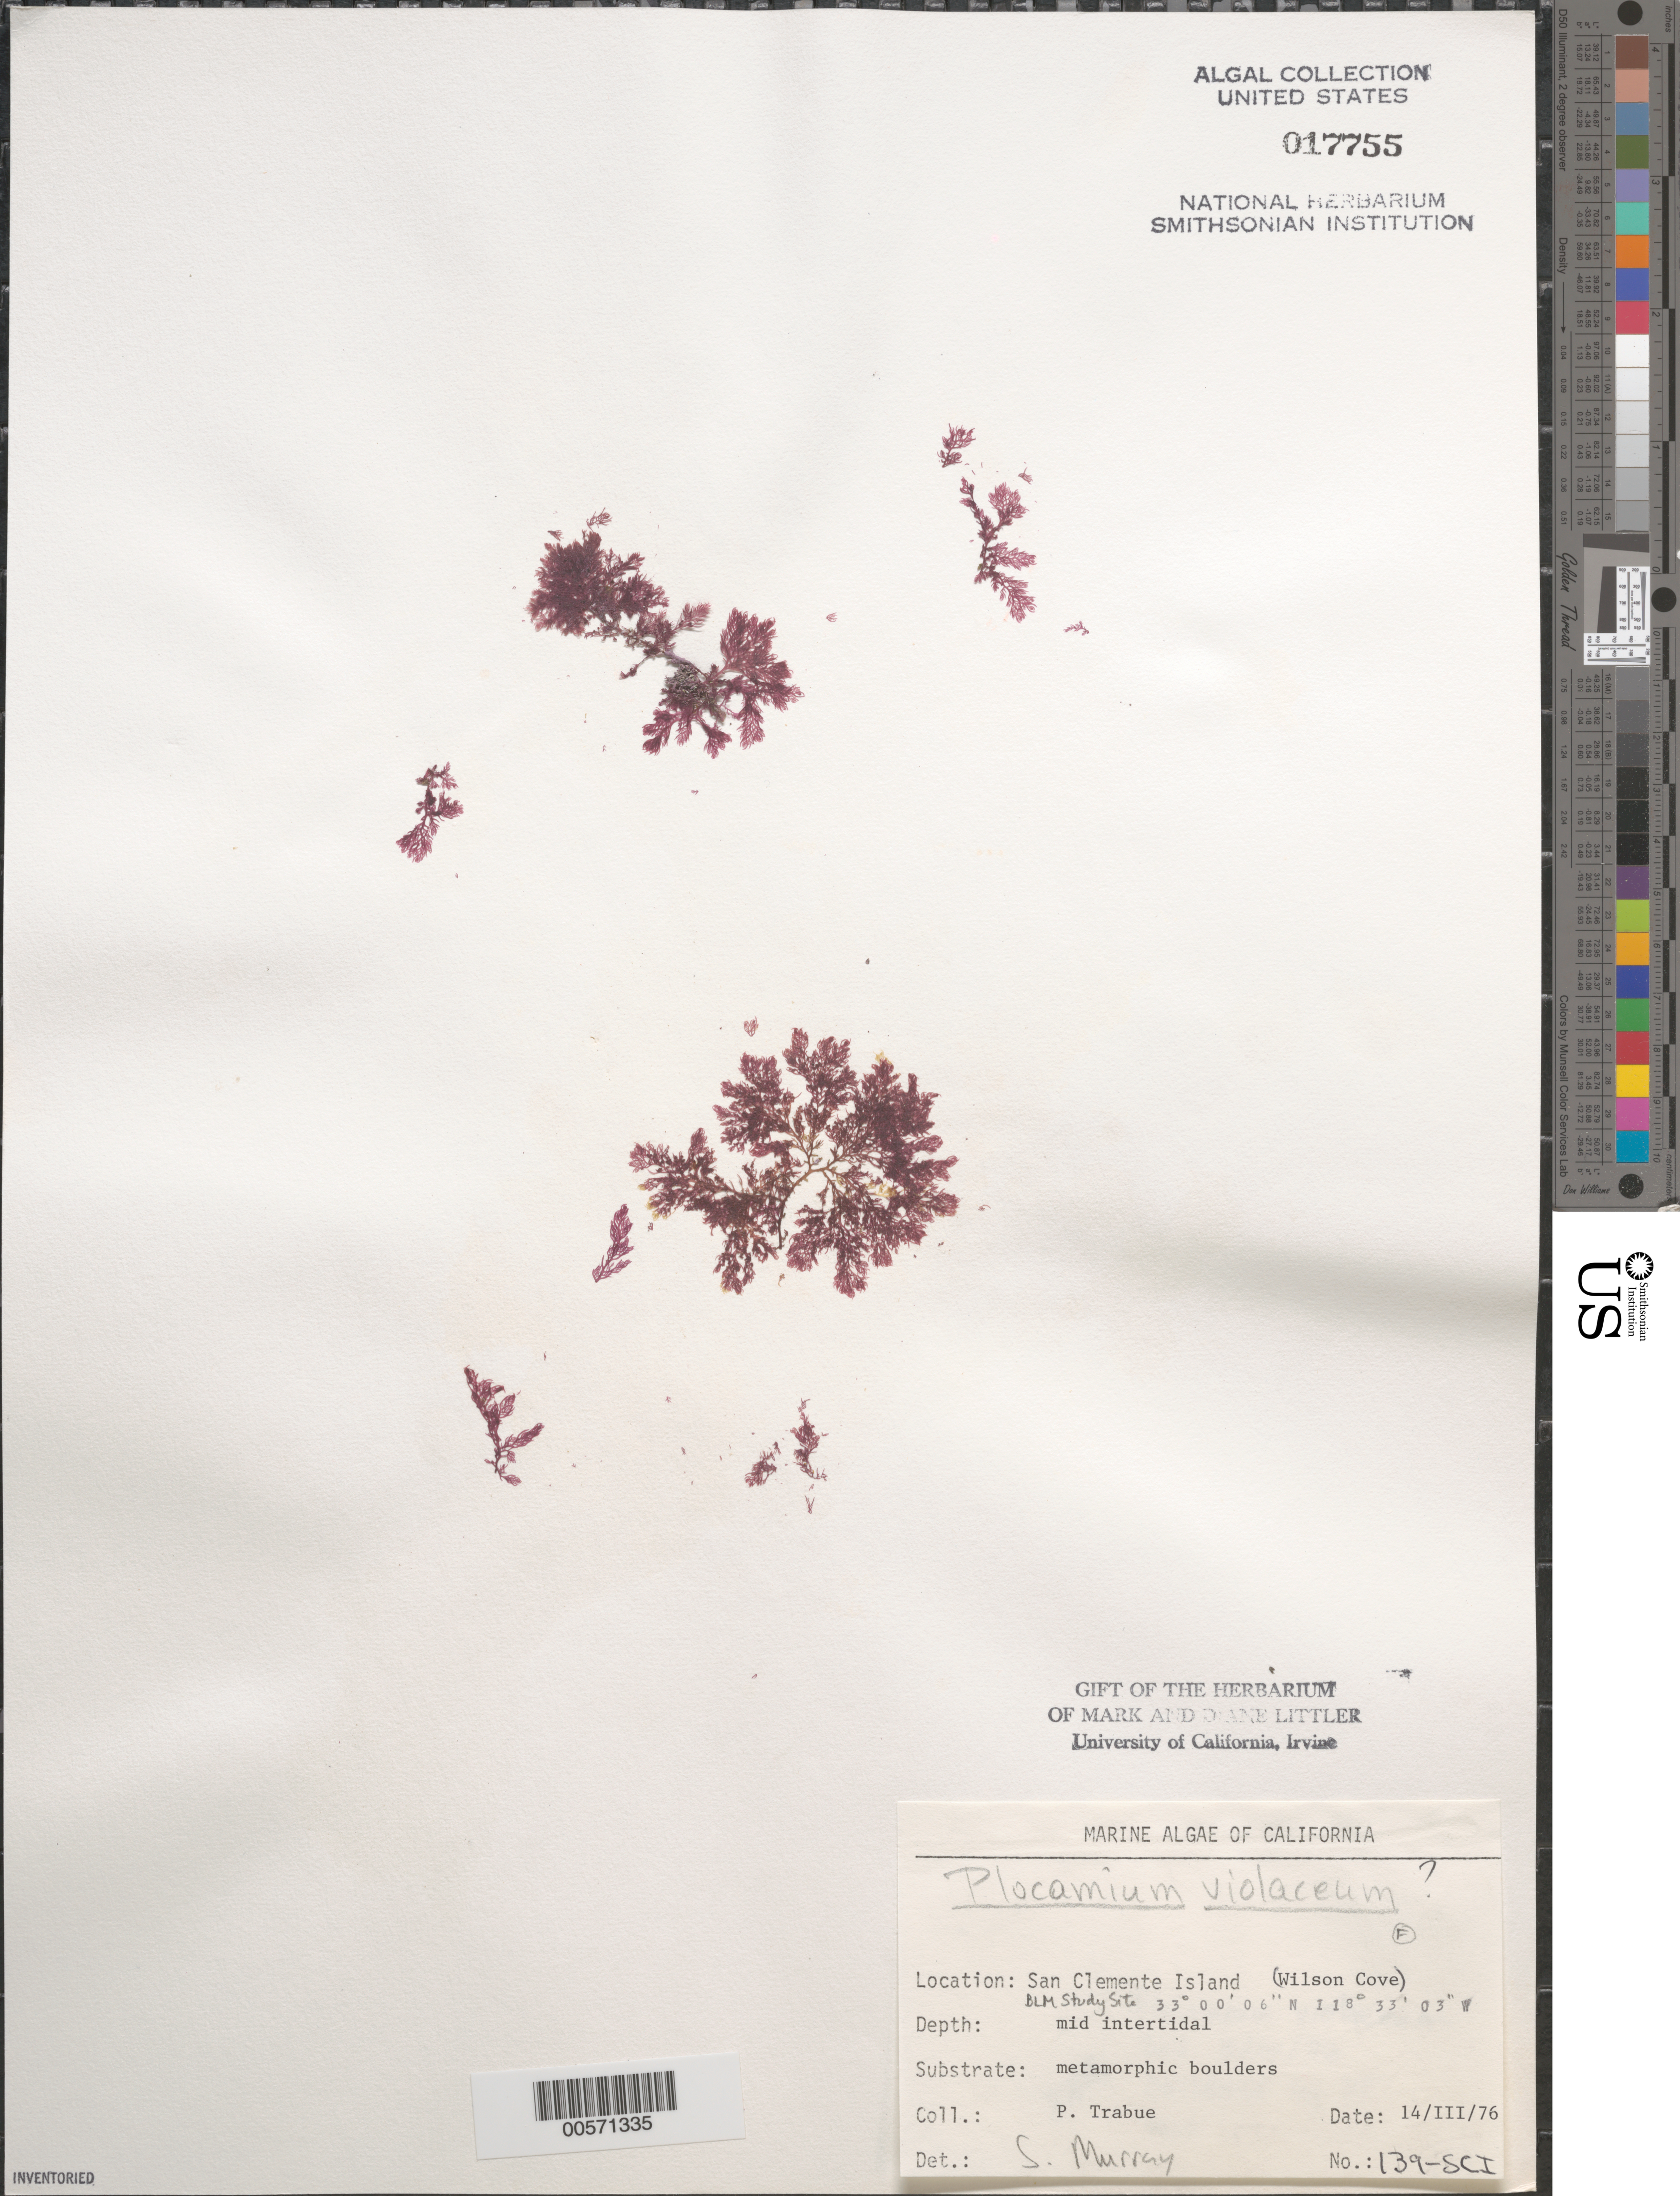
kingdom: Plantae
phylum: Rhodophyta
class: Florideophyceae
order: Plocamiales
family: Plocamiaceae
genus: Plocamium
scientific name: Plocamium violaceum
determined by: Murray, S. N.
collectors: P. J. Trabue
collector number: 139-SCI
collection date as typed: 14 Mar 1976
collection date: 1976-03-14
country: United States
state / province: California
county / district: Los Angeles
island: San Clemente Island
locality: Wilson Cove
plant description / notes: BLM-SOCALBIGHT Rocky Intertidal Survey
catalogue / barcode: US 17755